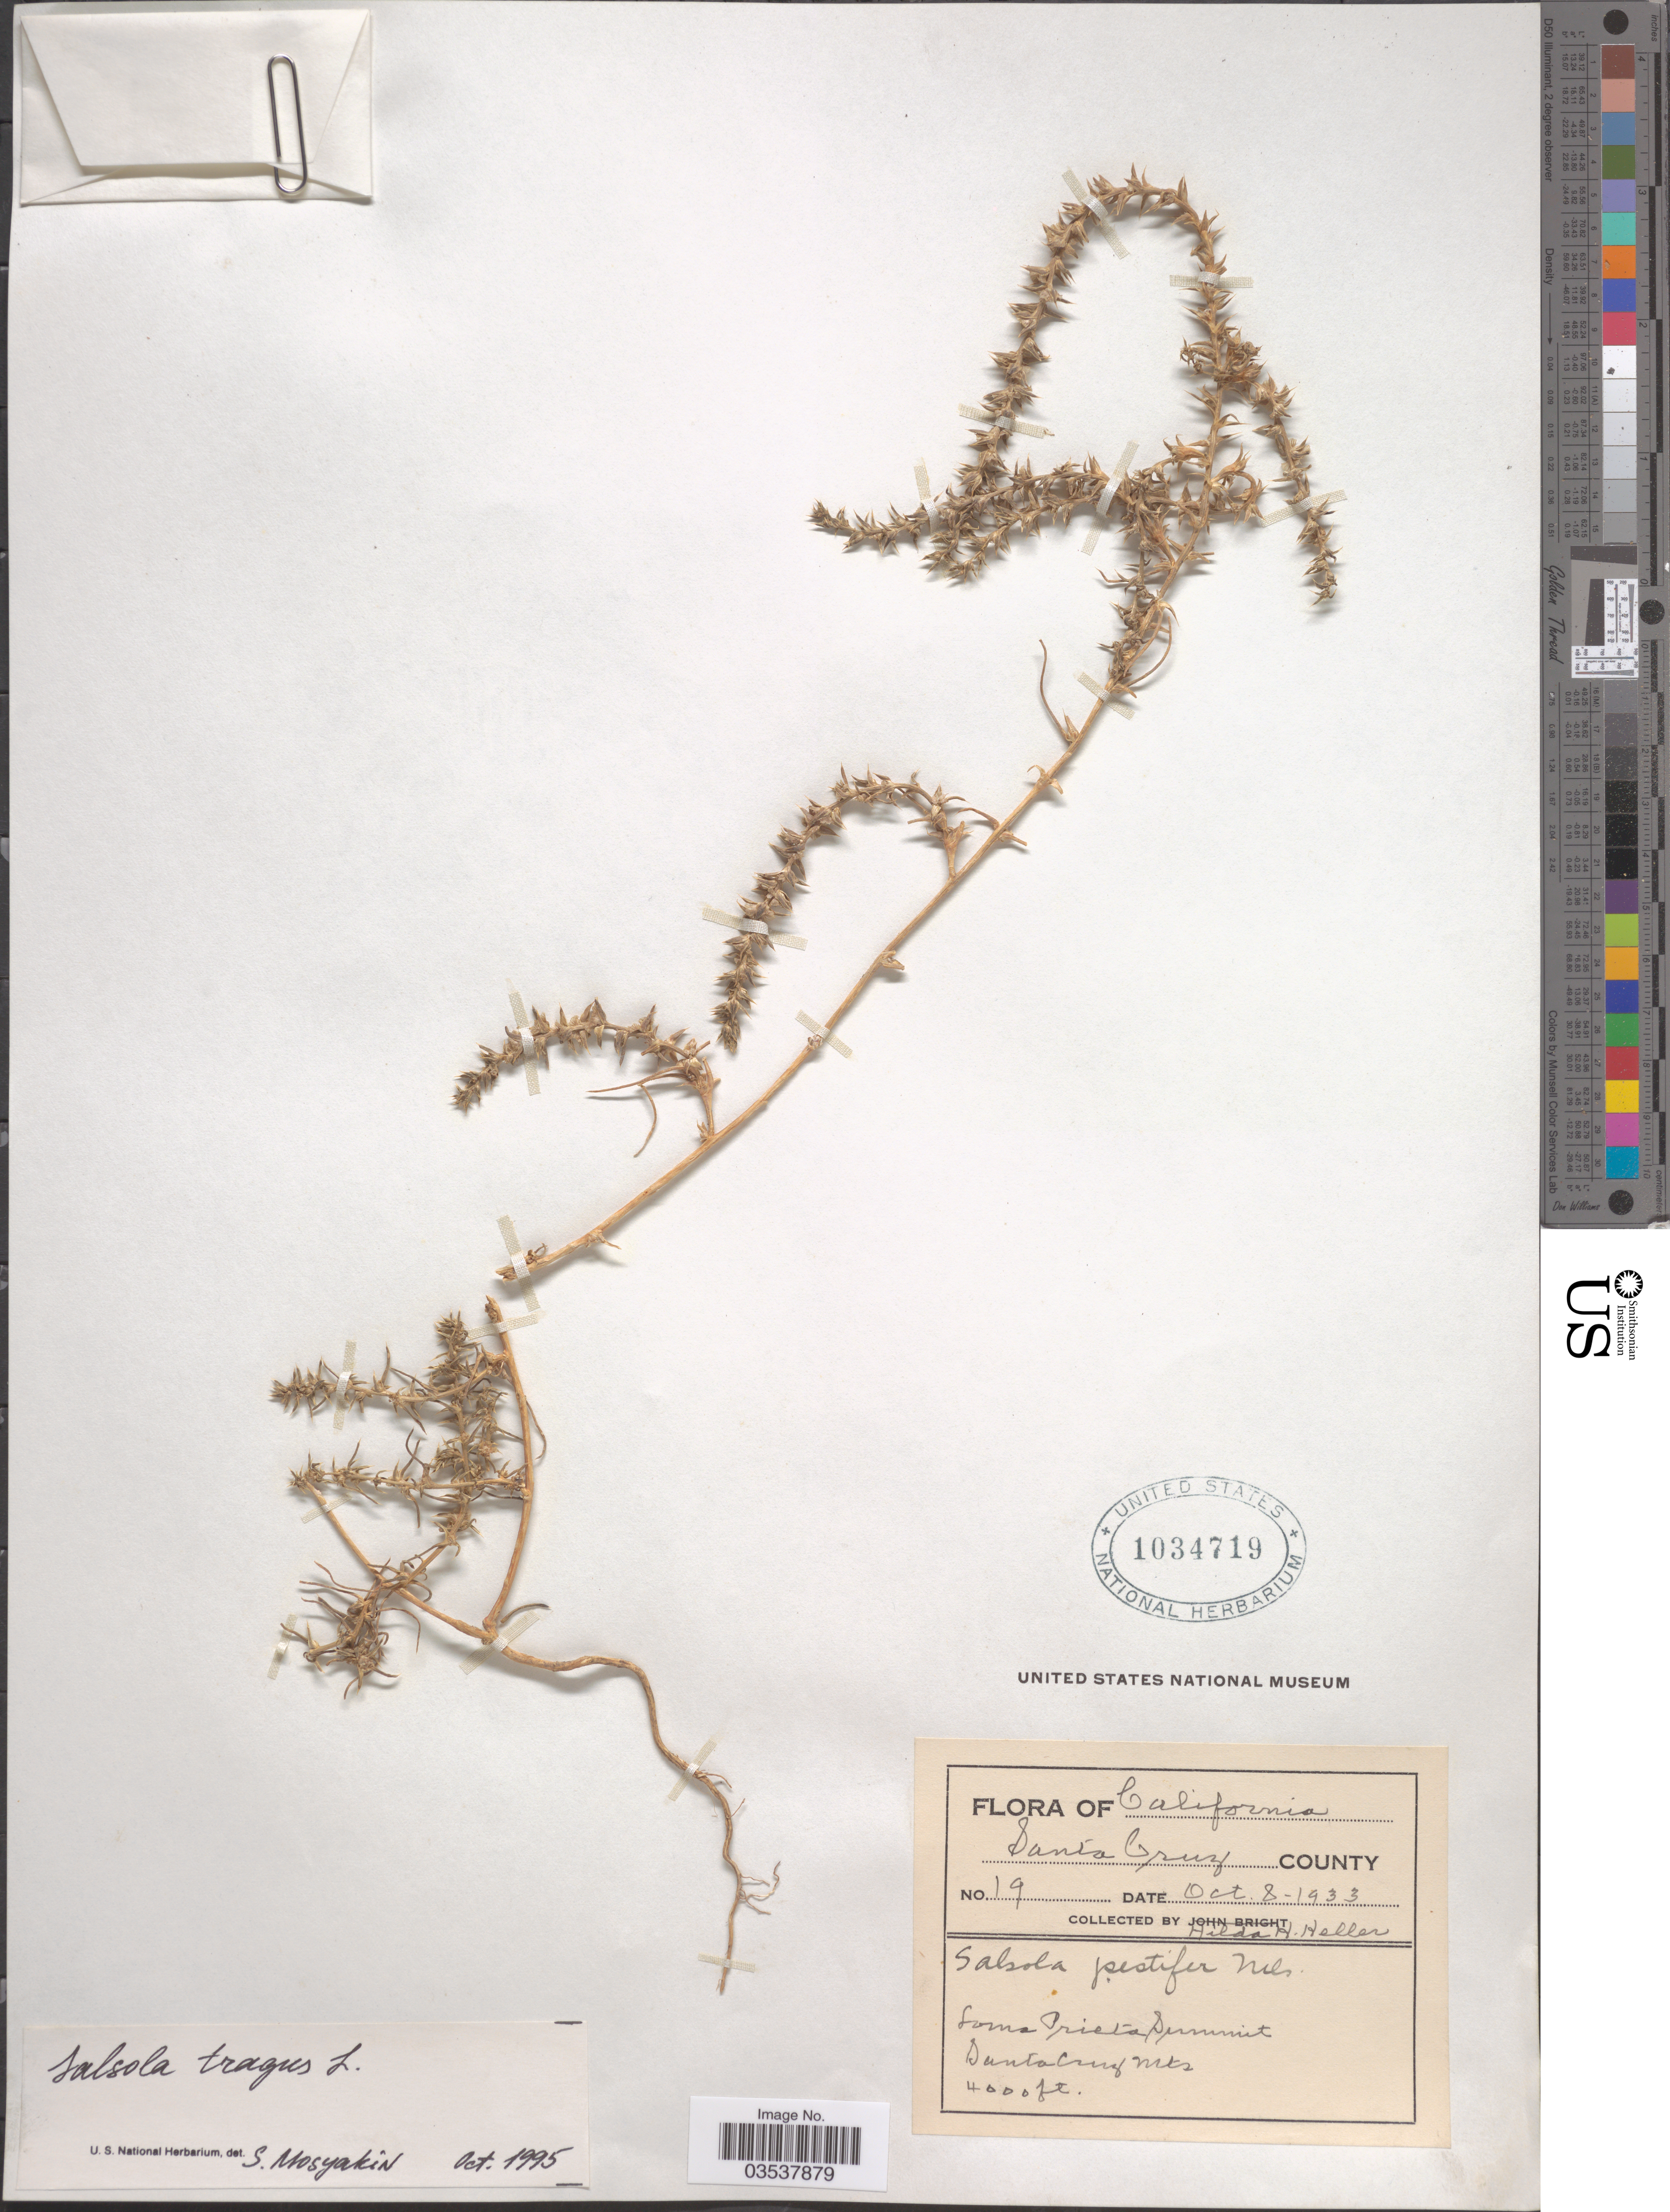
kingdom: Plantae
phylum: Tracheophyta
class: Magnoliopsida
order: Caryophyllales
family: Amaranthaceae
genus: Salsola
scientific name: Salsola pestifer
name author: A. Nelson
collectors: H. H. Heller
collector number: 19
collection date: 1933-10-08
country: United States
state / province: California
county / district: Santa Cruz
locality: Santa Cruz County. Loma Prieta Summit. Sant Cruz Mts.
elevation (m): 1219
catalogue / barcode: US 1034719